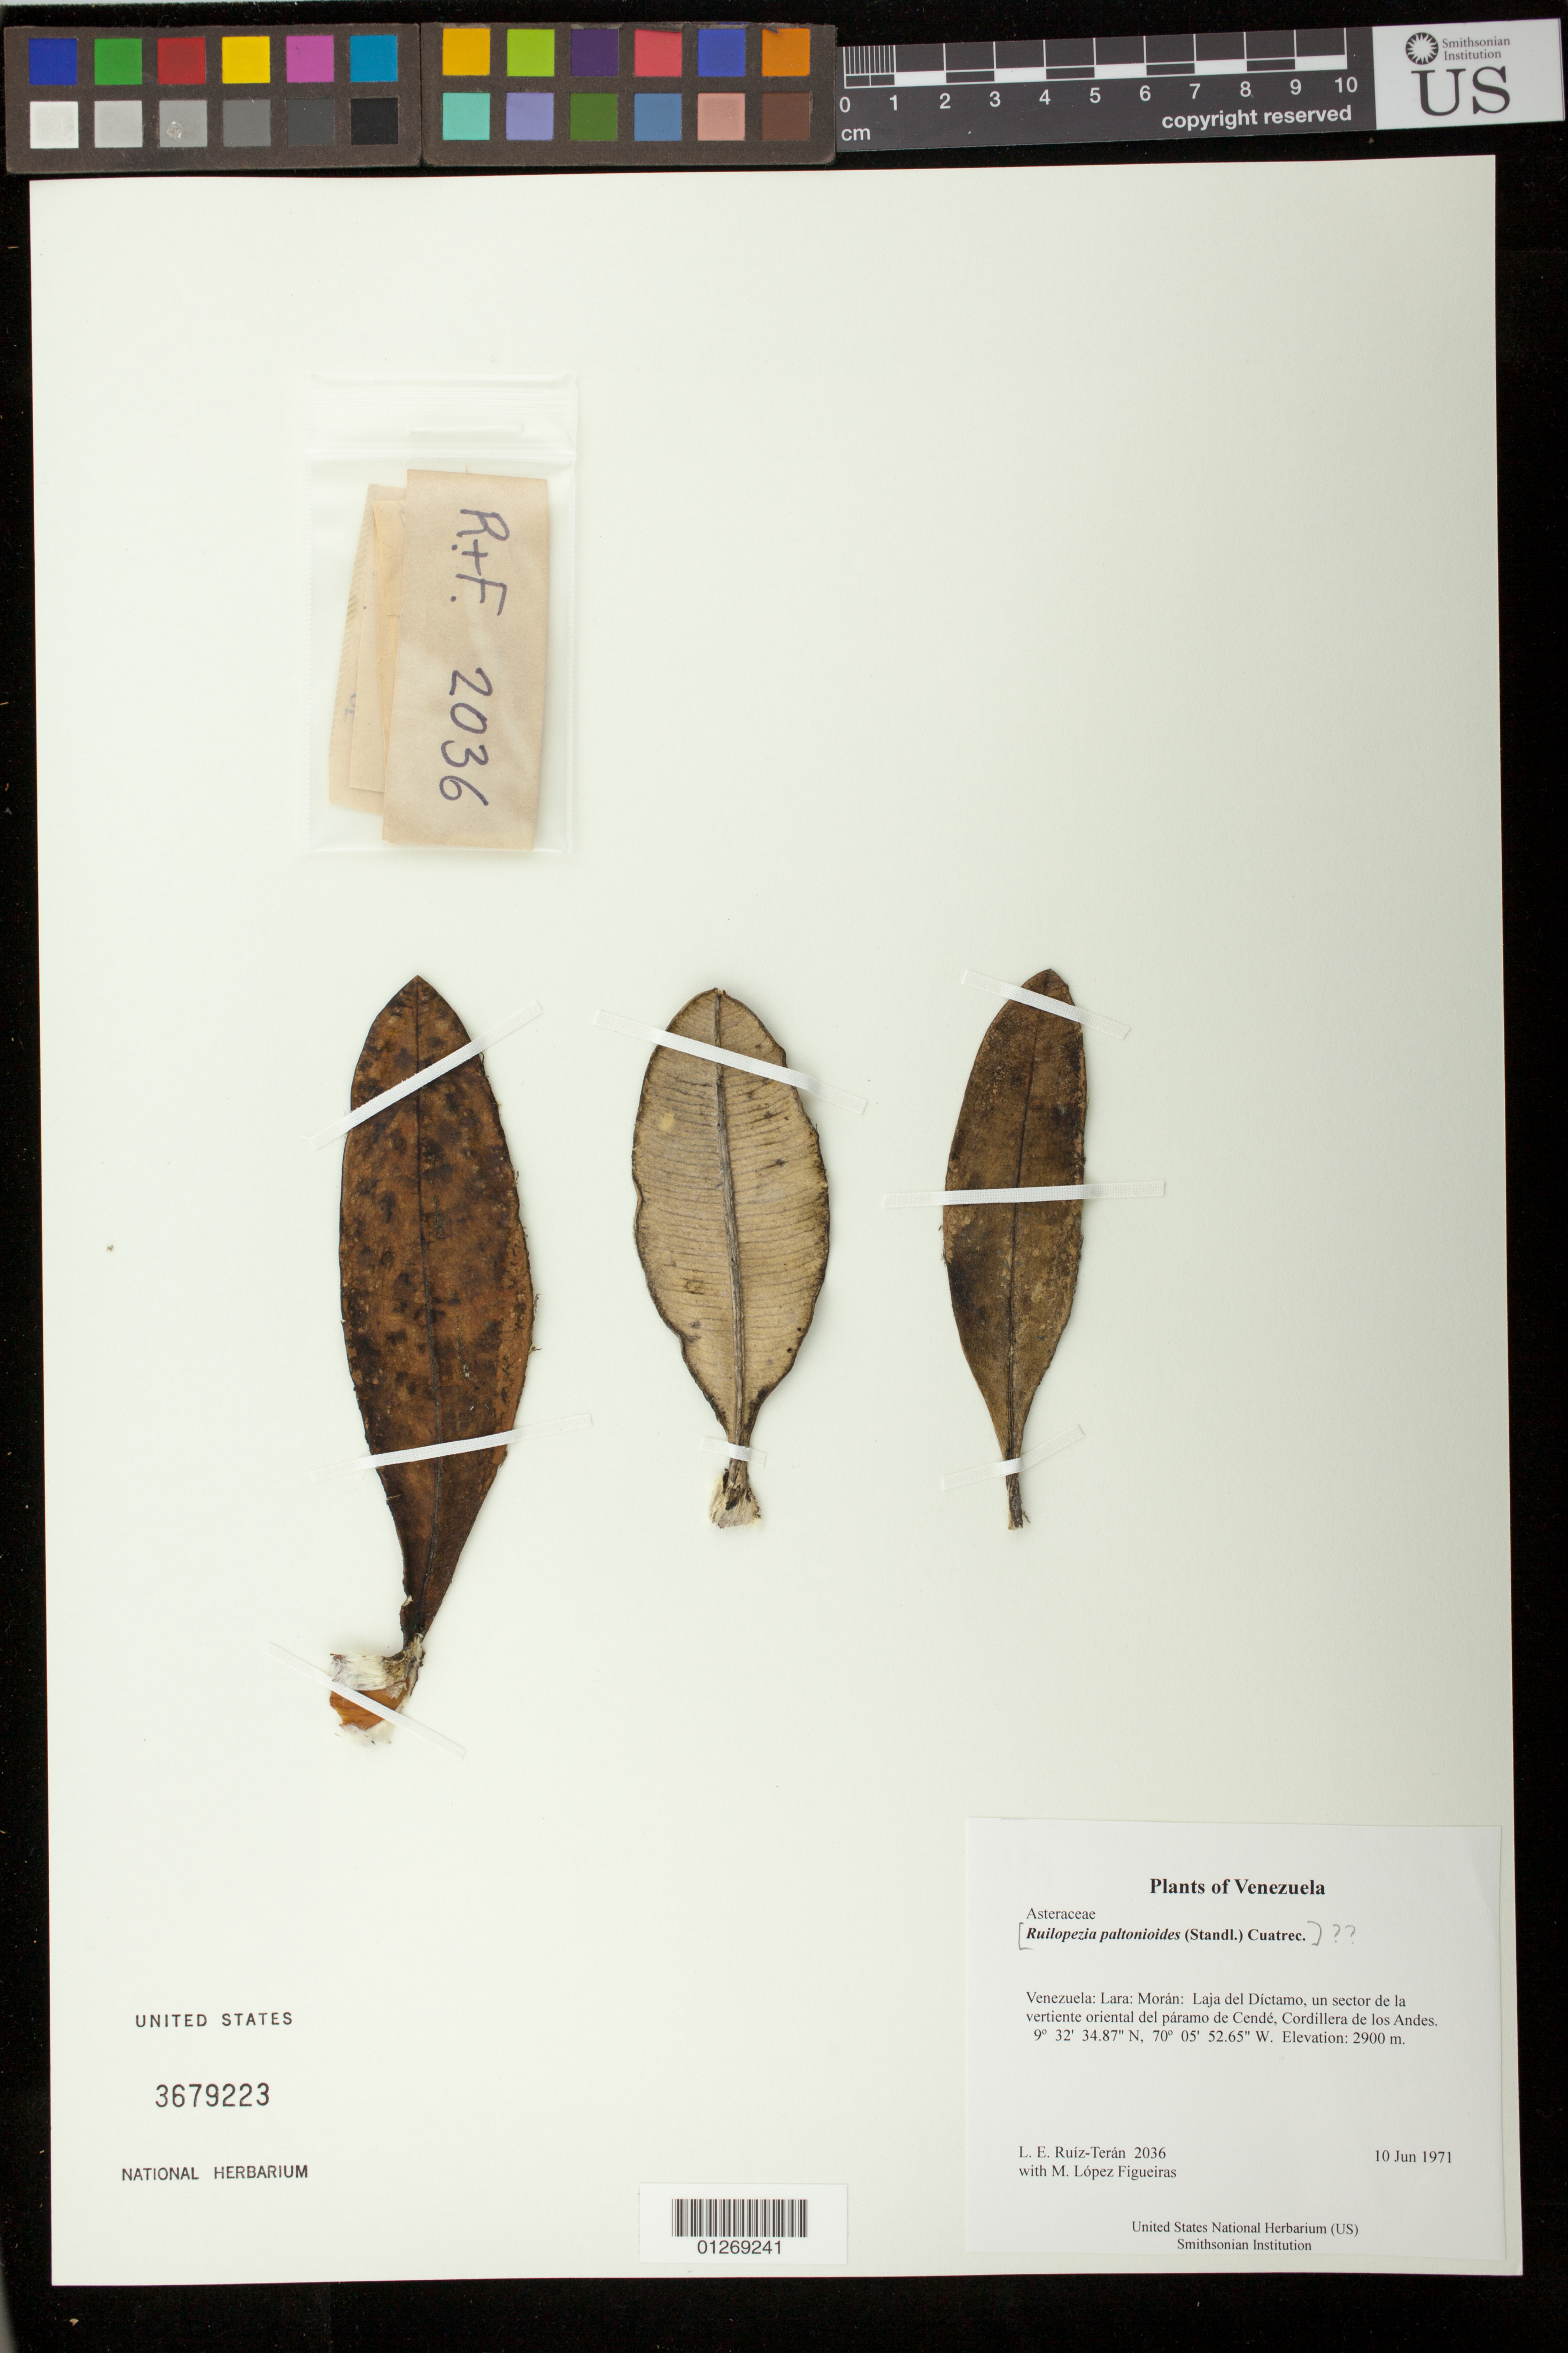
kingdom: Plantae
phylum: Tracheophyta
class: Magnoliopsida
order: Asterales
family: Asteraceae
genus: Libanothamnus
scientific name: Libanothamnus parvulus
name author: Cuatrec.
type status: Isotype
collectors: L. E. Ruíz-Terán & M. López Figueiras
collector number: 2036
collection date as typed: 10 Jun 1971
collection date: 1971-06-10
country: Venezuela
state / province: Lara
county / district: Morán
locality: Morán: Laja del Dictamo, Vertiente Oriental del Páramo de Cende, Cordillera de Los Andes.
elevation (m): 2900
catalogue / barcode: US 3679223